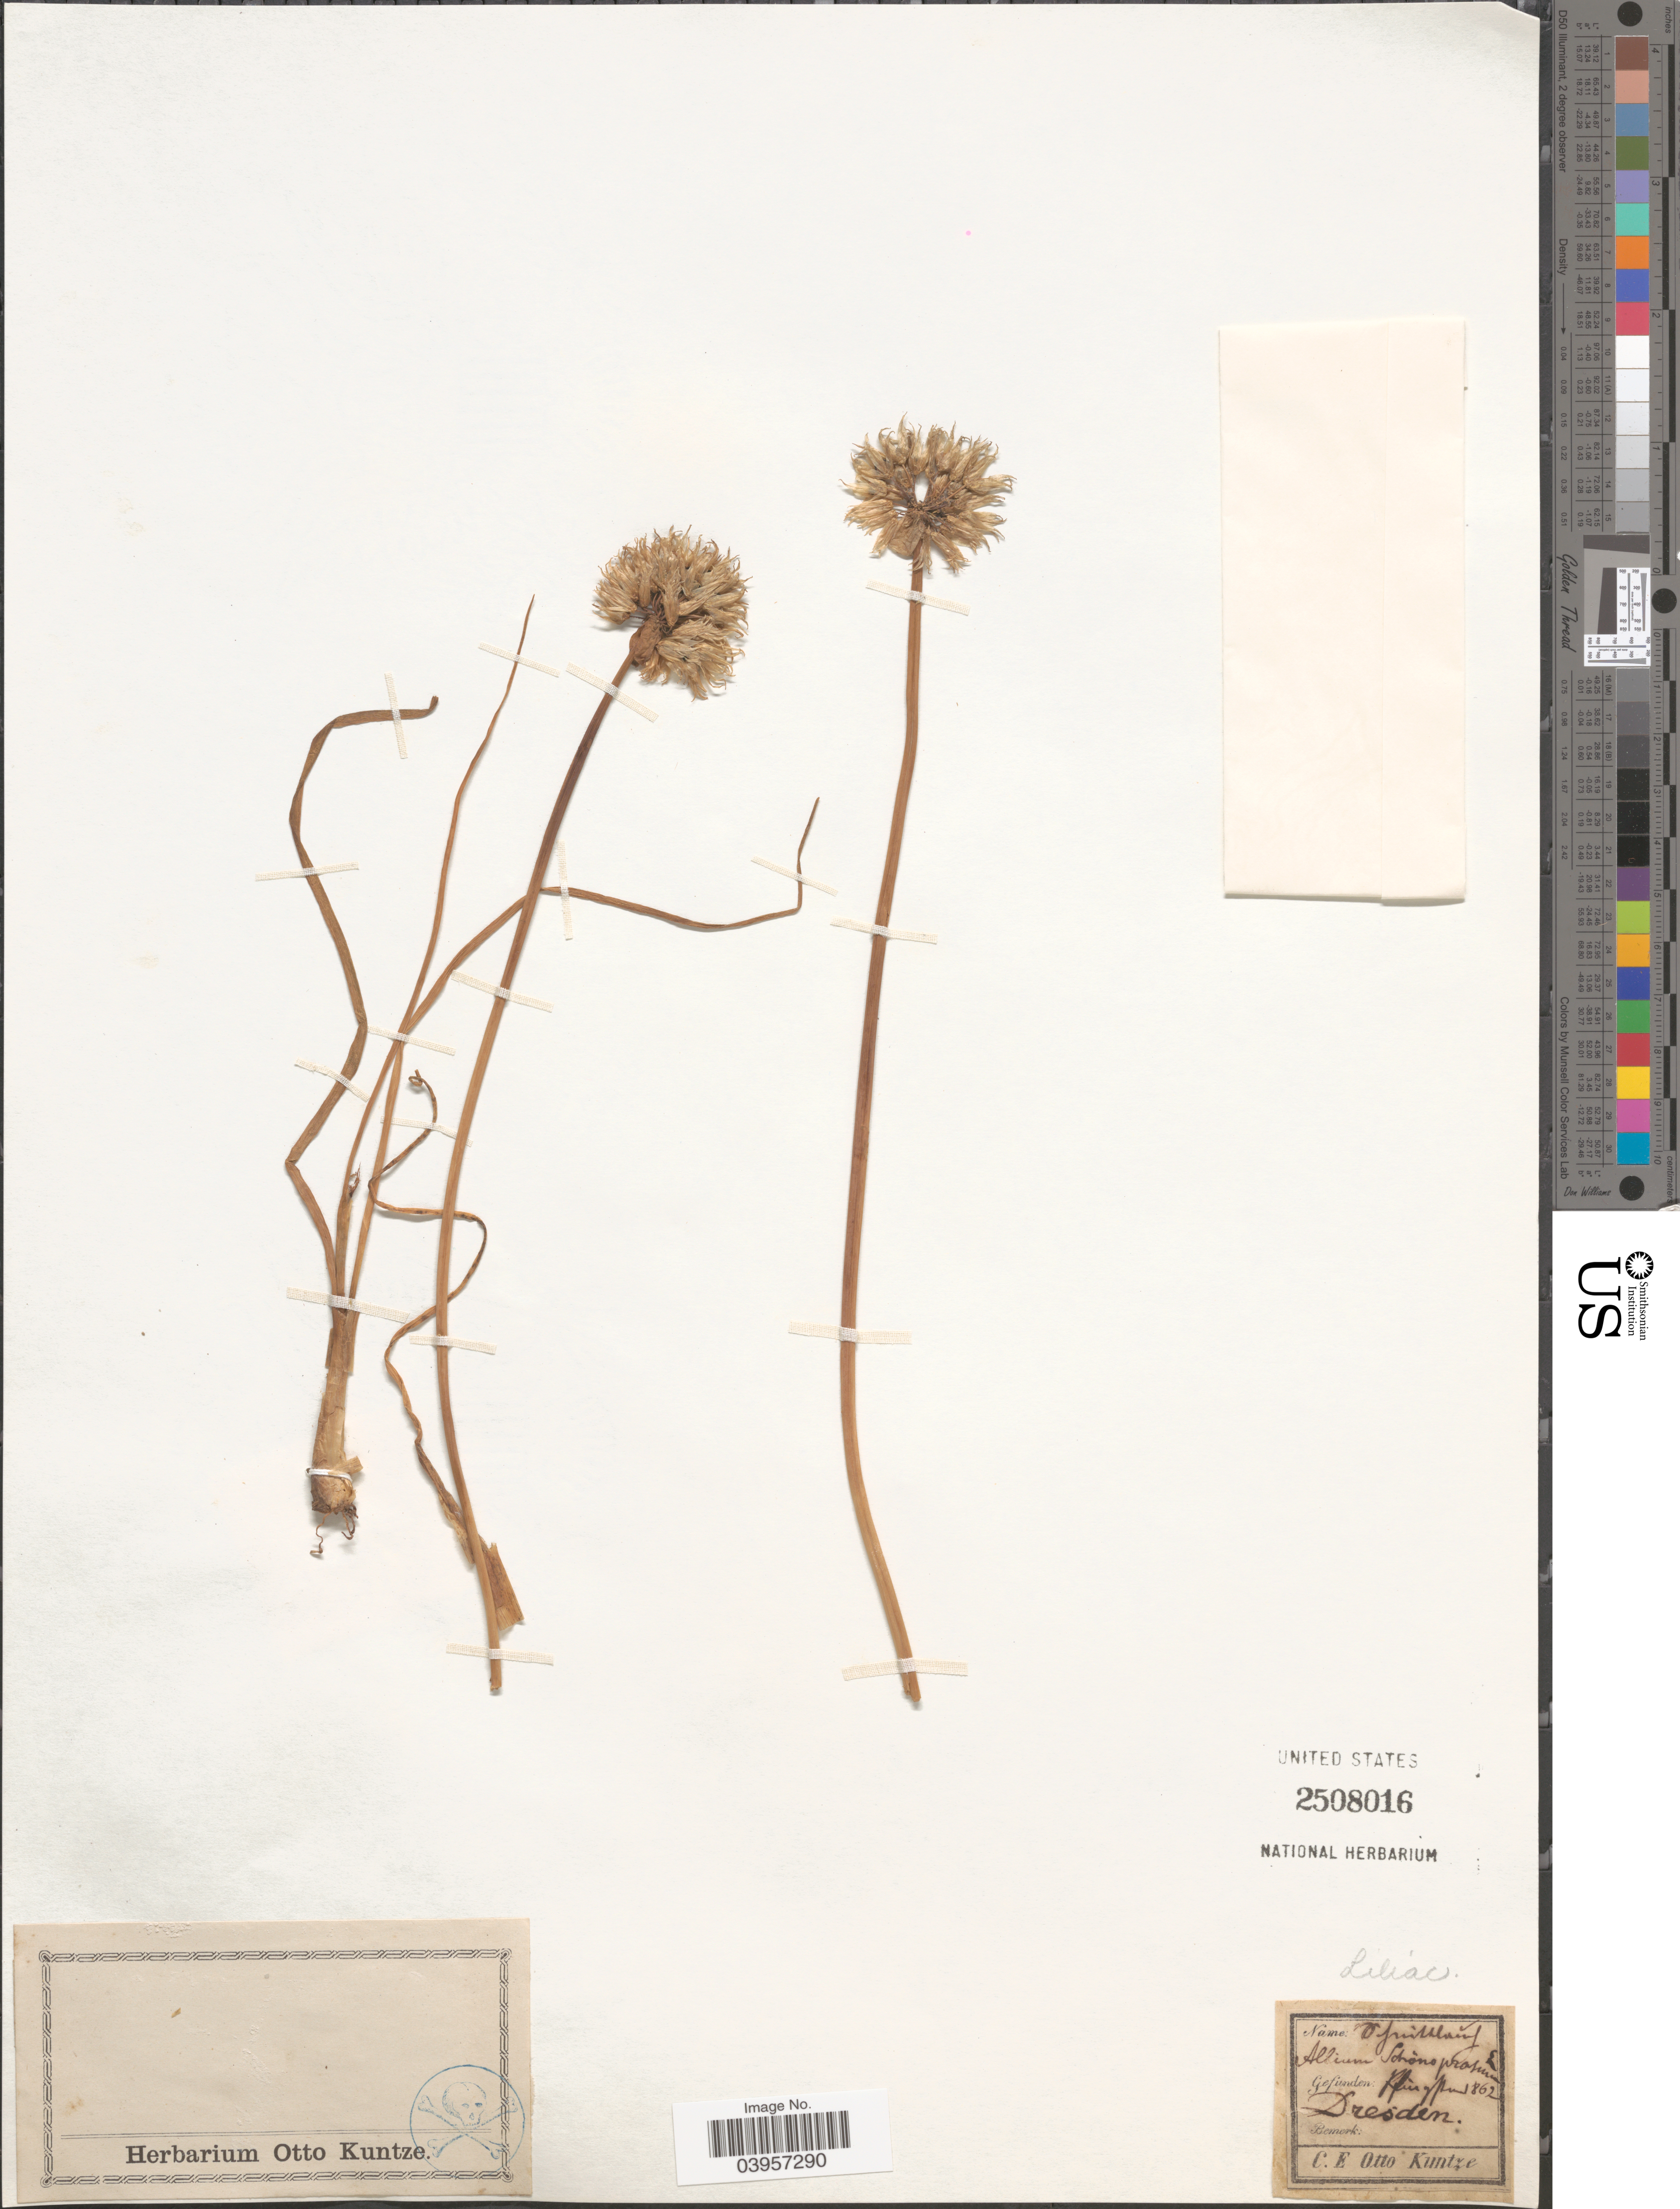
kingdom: Plantae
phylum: Tracheophyta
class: Liliopsida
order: Asparagales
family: Amaryllidaceae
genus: Allium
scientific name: Allium schoenoprasum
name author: L.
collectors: C.E.O. Kuntze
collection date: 1862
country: Germany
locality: Luigmunt [interpreted]. Dresden.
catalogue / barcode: US 2508016